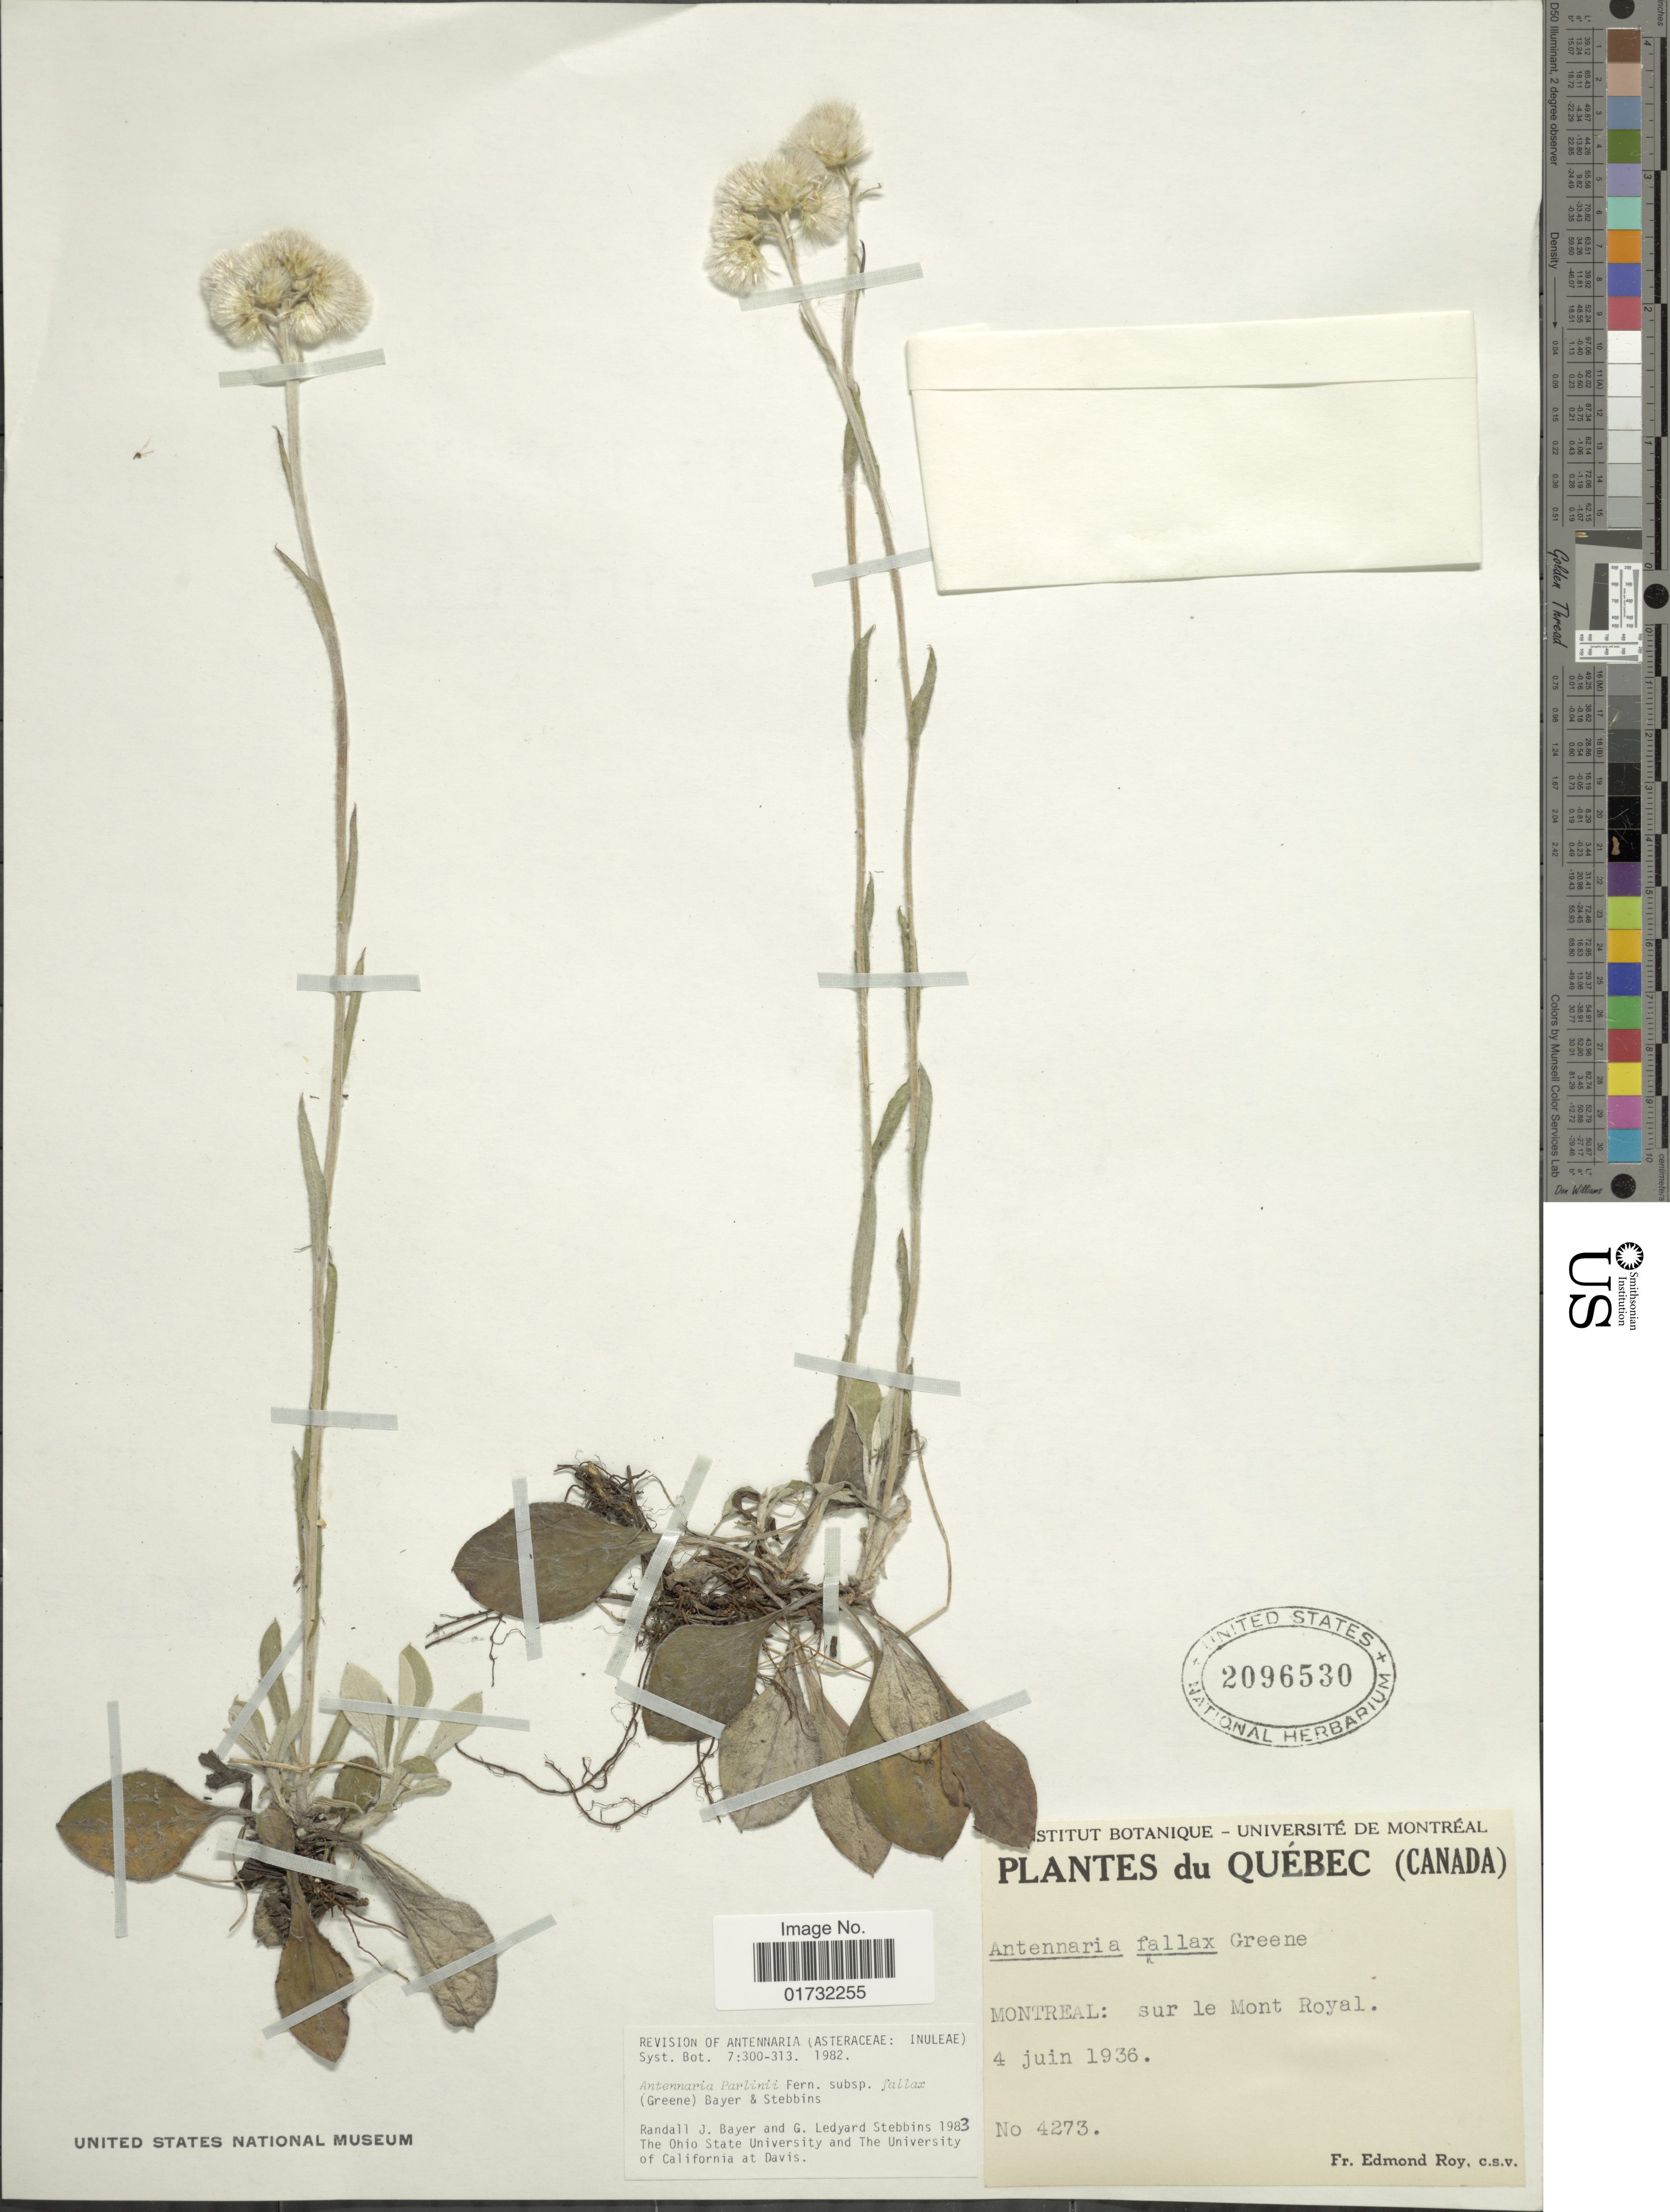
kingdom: Plantae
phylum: Tracheophyta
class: Magnoliopsida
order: Asterales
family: Asteraceae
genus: Antennaria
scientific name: Antennaria parlinii subsp. fallax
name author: (Greene) R.J. Bayer & Stebbins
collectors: E. Roy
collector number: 4273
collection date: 1936-06-04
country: Canada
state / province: Quebec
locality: Montreal: sur le Mont Royal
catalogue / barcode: US 2096530